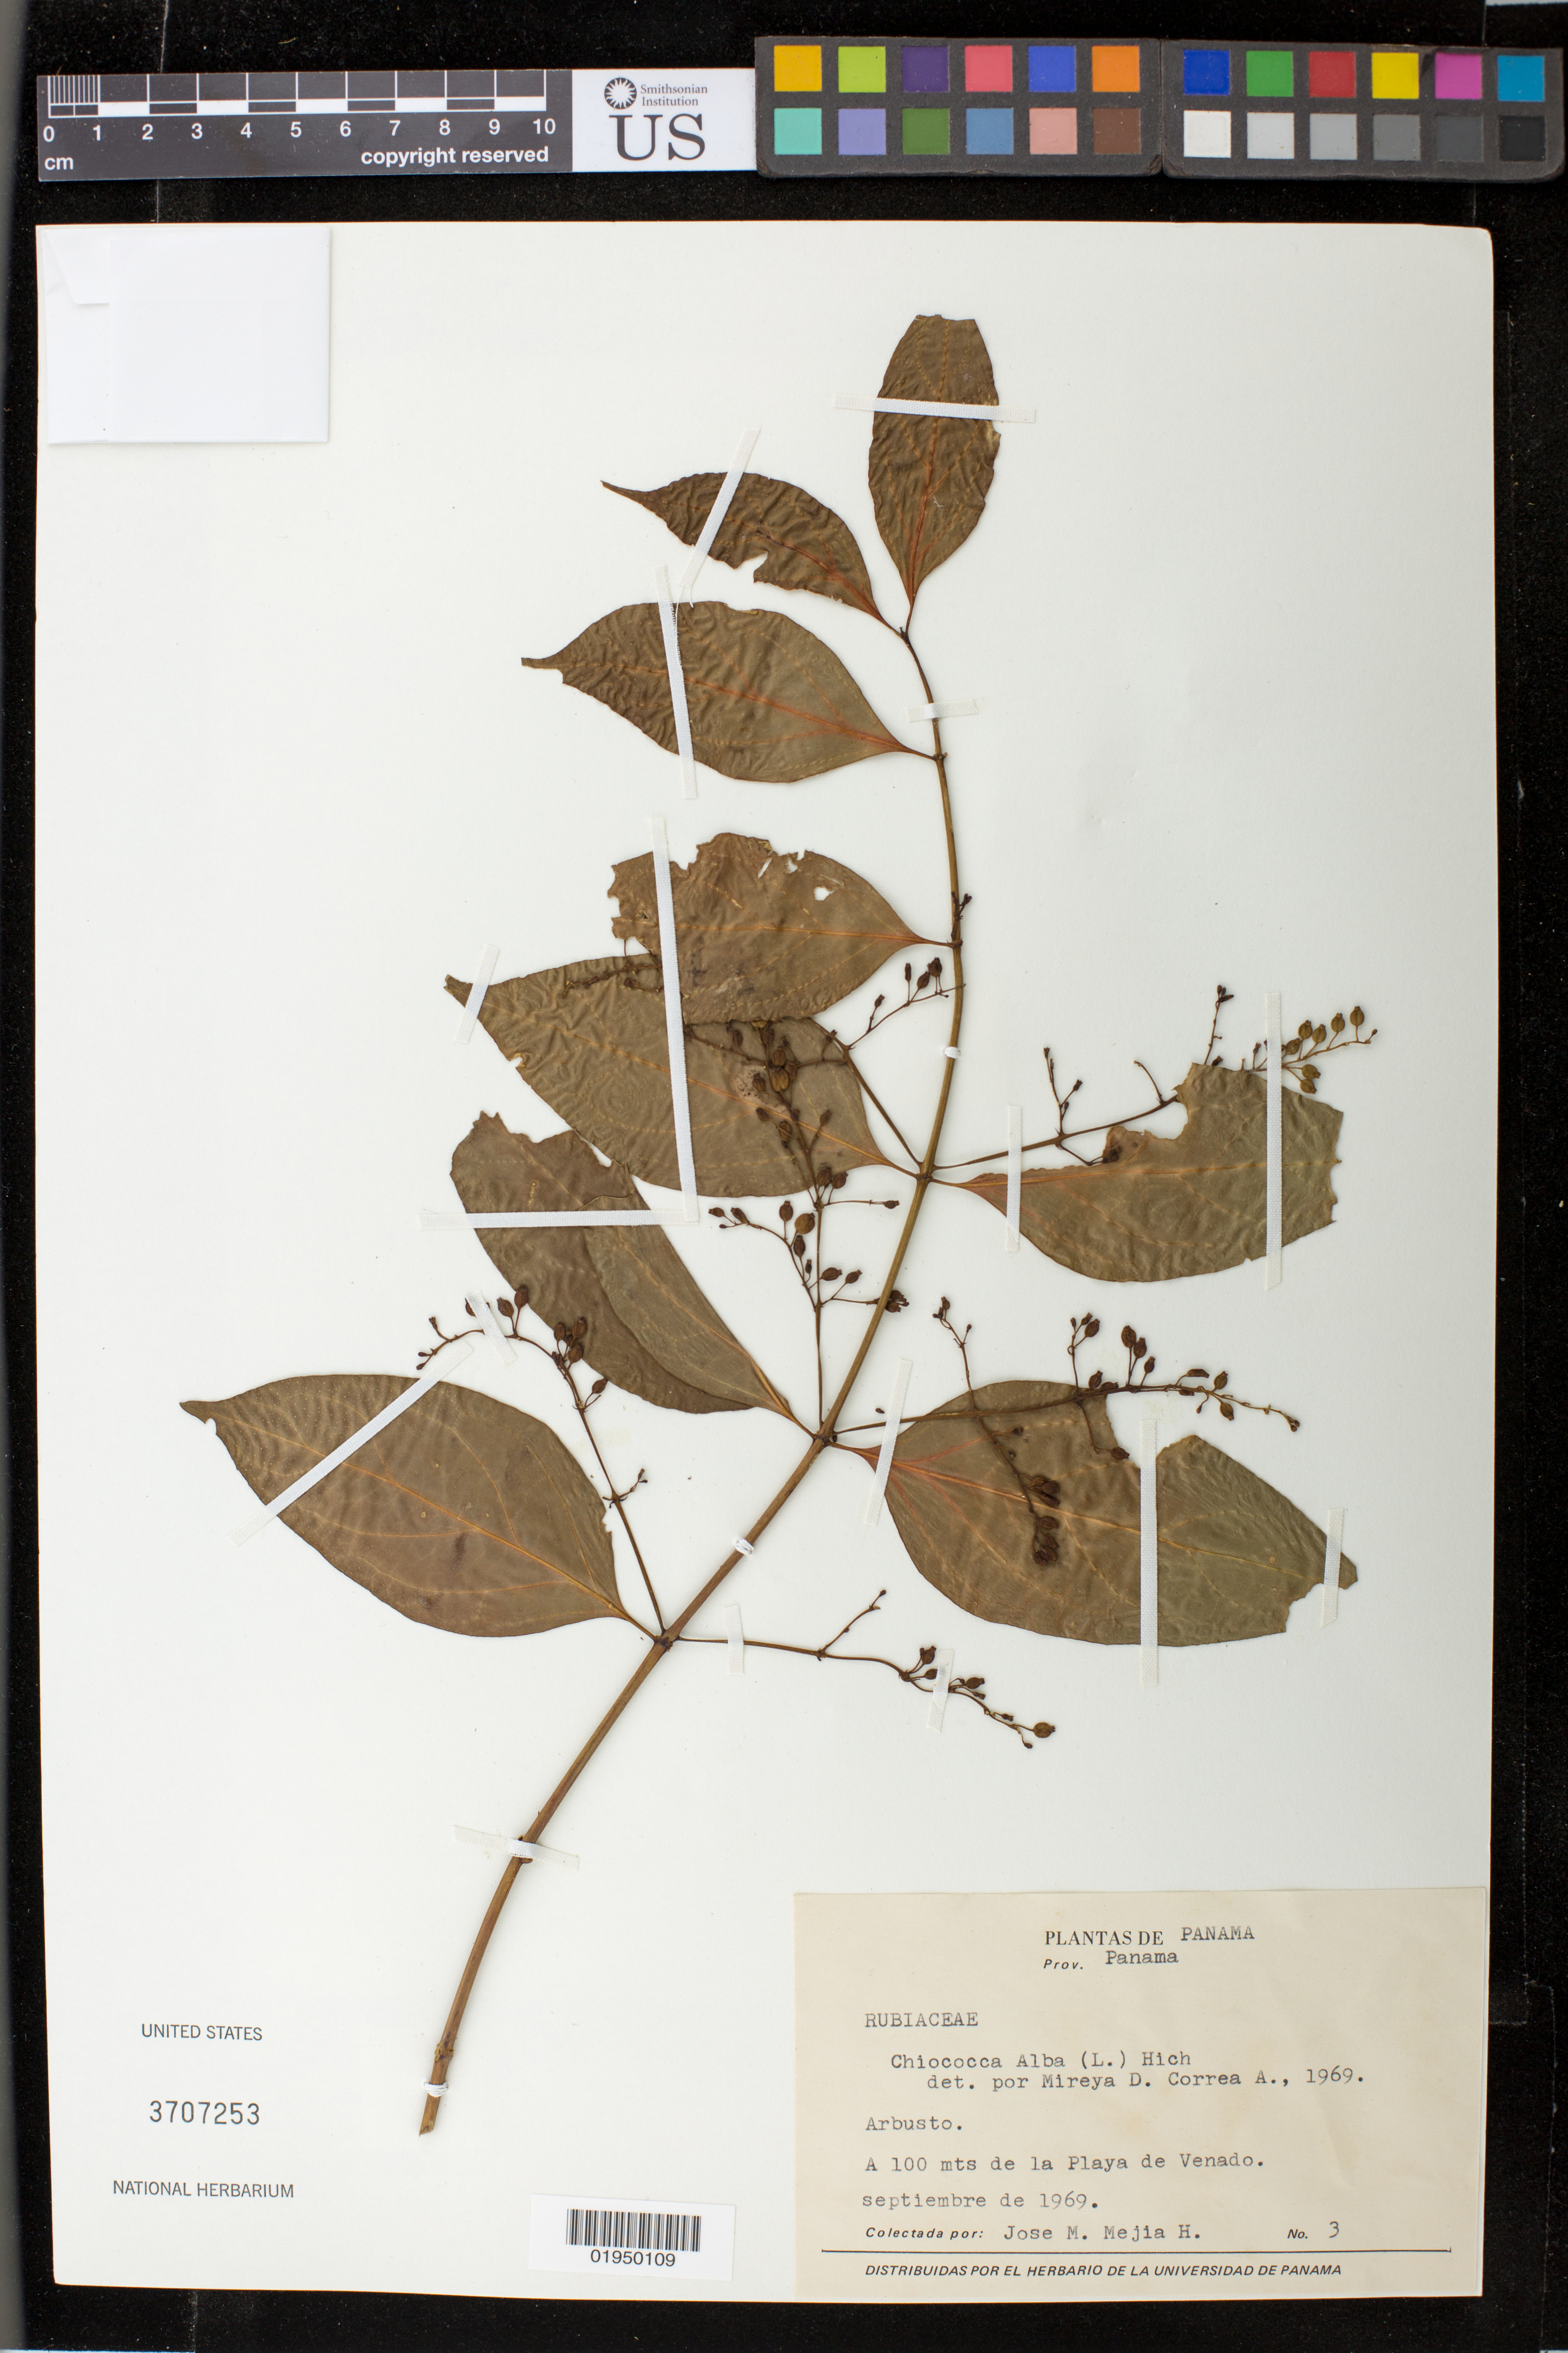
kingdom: Plantae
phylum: Tracheophyta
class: Magnoliopsida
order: Gentianales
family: Rubiaceae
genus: Chiococca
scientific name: Chiococca alba subsp. alba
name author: (L.) Hitchc.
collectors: J. Mejia H.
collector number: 3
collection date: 1969-09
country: Panama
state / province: Panamá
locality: A 100 mts de la playa de Venado.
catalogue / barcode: US 3707253